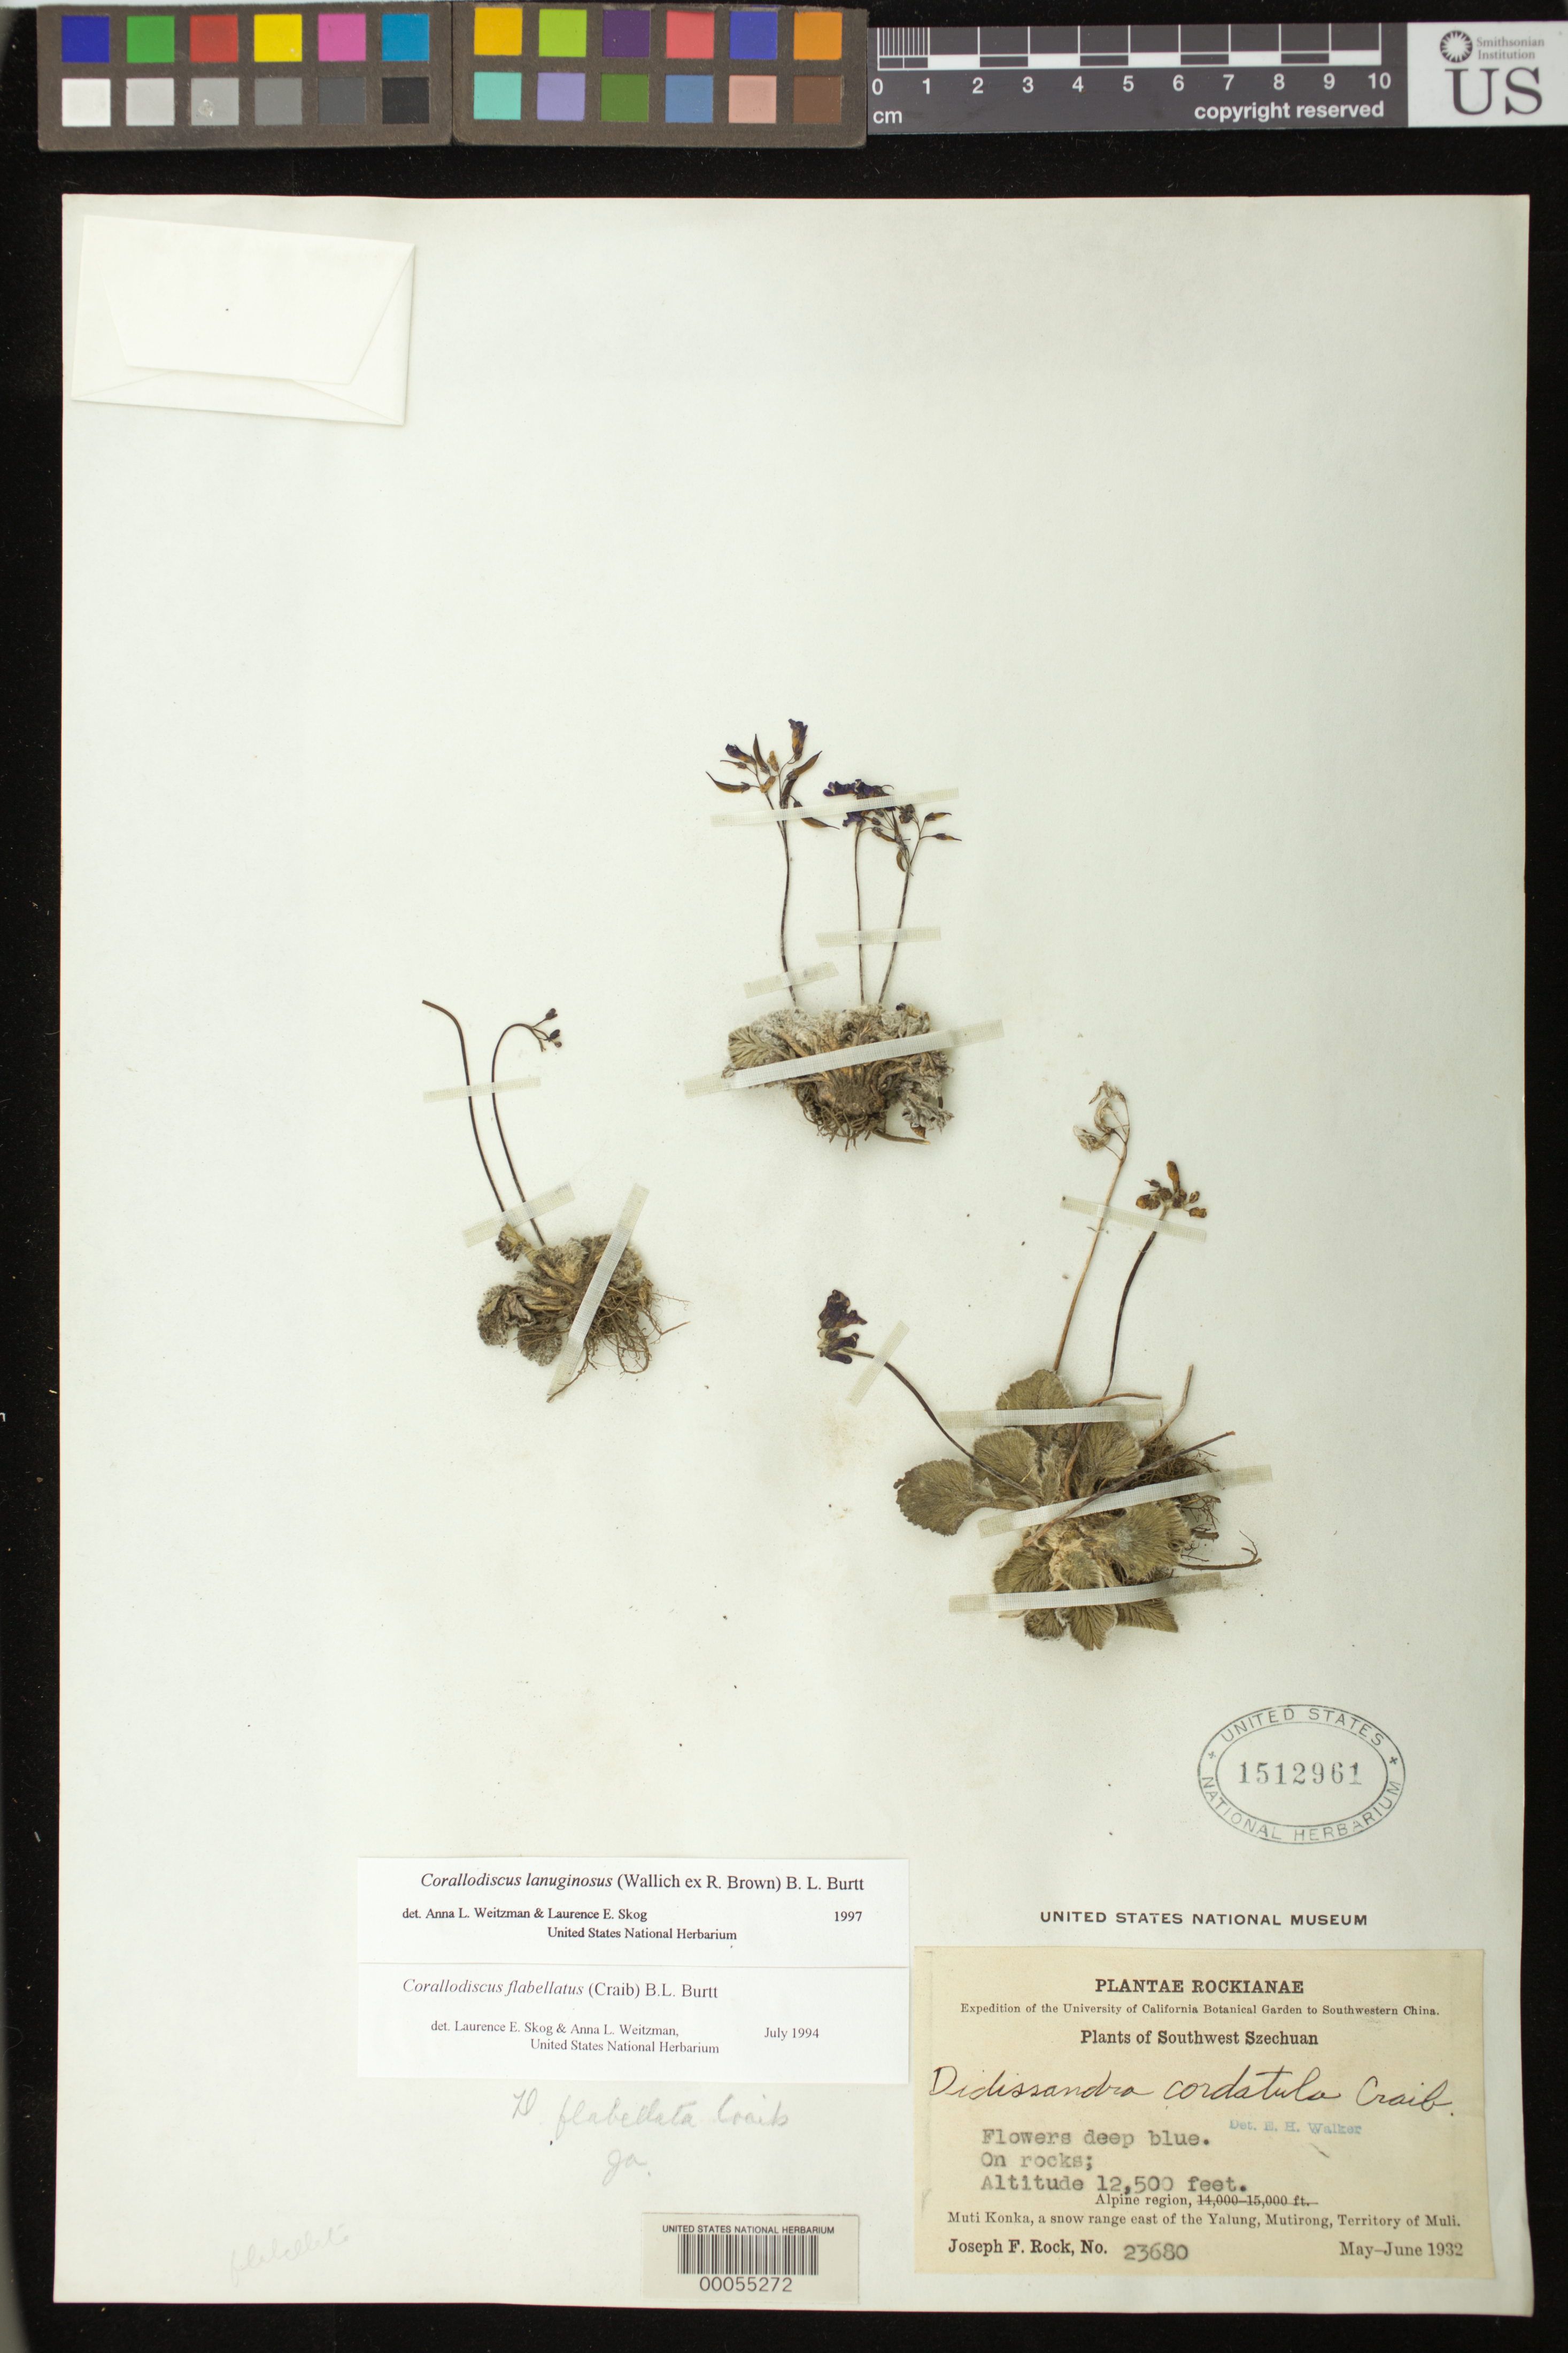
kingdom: Plantae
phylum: Tracheophyta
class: Magnoliopsida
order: Lamiales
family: Gesneriaceae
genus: Corallodiscus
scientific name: Corallodiscus flabellatus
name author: (Craib) B.L. Burtt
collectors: J. F. Rock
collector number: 23680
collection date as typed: May 1932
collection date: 1932-05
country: China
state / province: Sichuan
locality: Muti konka, a snow range e of the yalung, mutirong, territory of muli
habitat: On rocks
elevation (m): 3810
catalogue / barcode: US 1512961